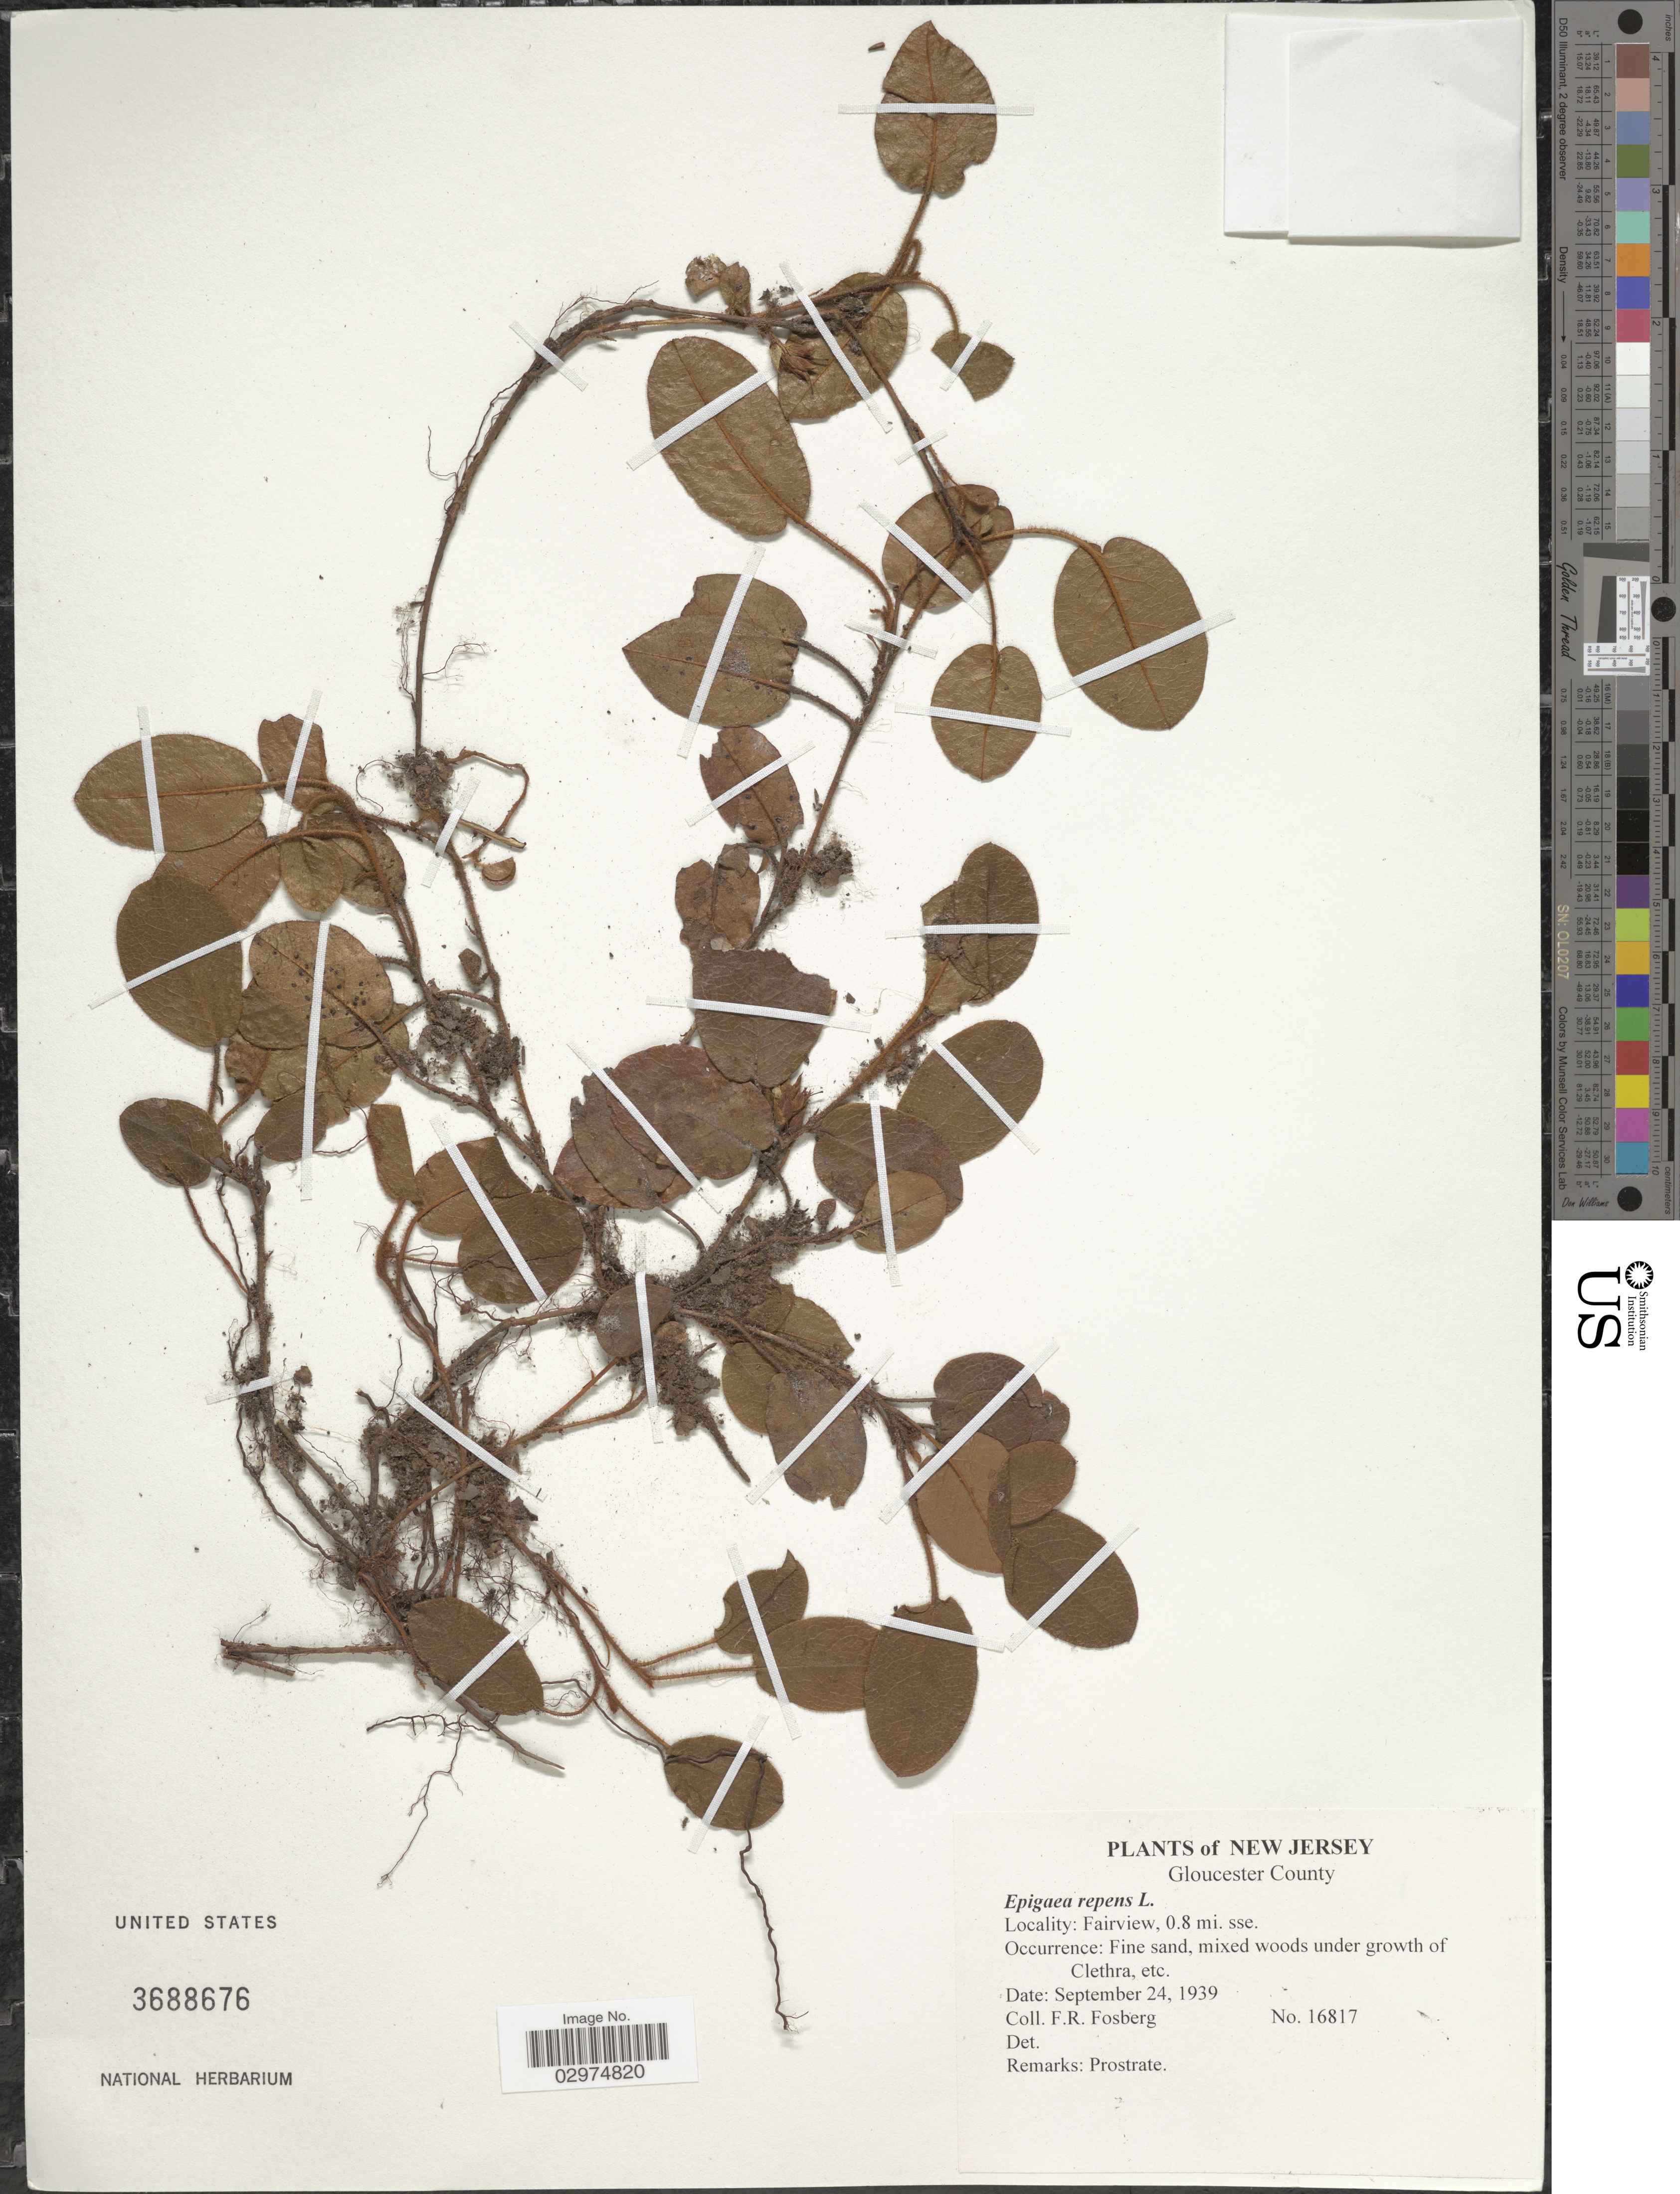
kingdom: Plantae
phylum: Tracheophyta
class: Magnoliopsida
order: Ericales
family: Ericaceae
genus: Epigaea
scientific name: Epigaea repens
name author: L.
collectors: F. R. Fosberg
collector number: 16817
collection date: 1939-09-24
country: United States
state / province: New Jersey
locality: Gloucester County, Fairview, 0.8 mi. sse.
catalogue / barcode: US 3688676